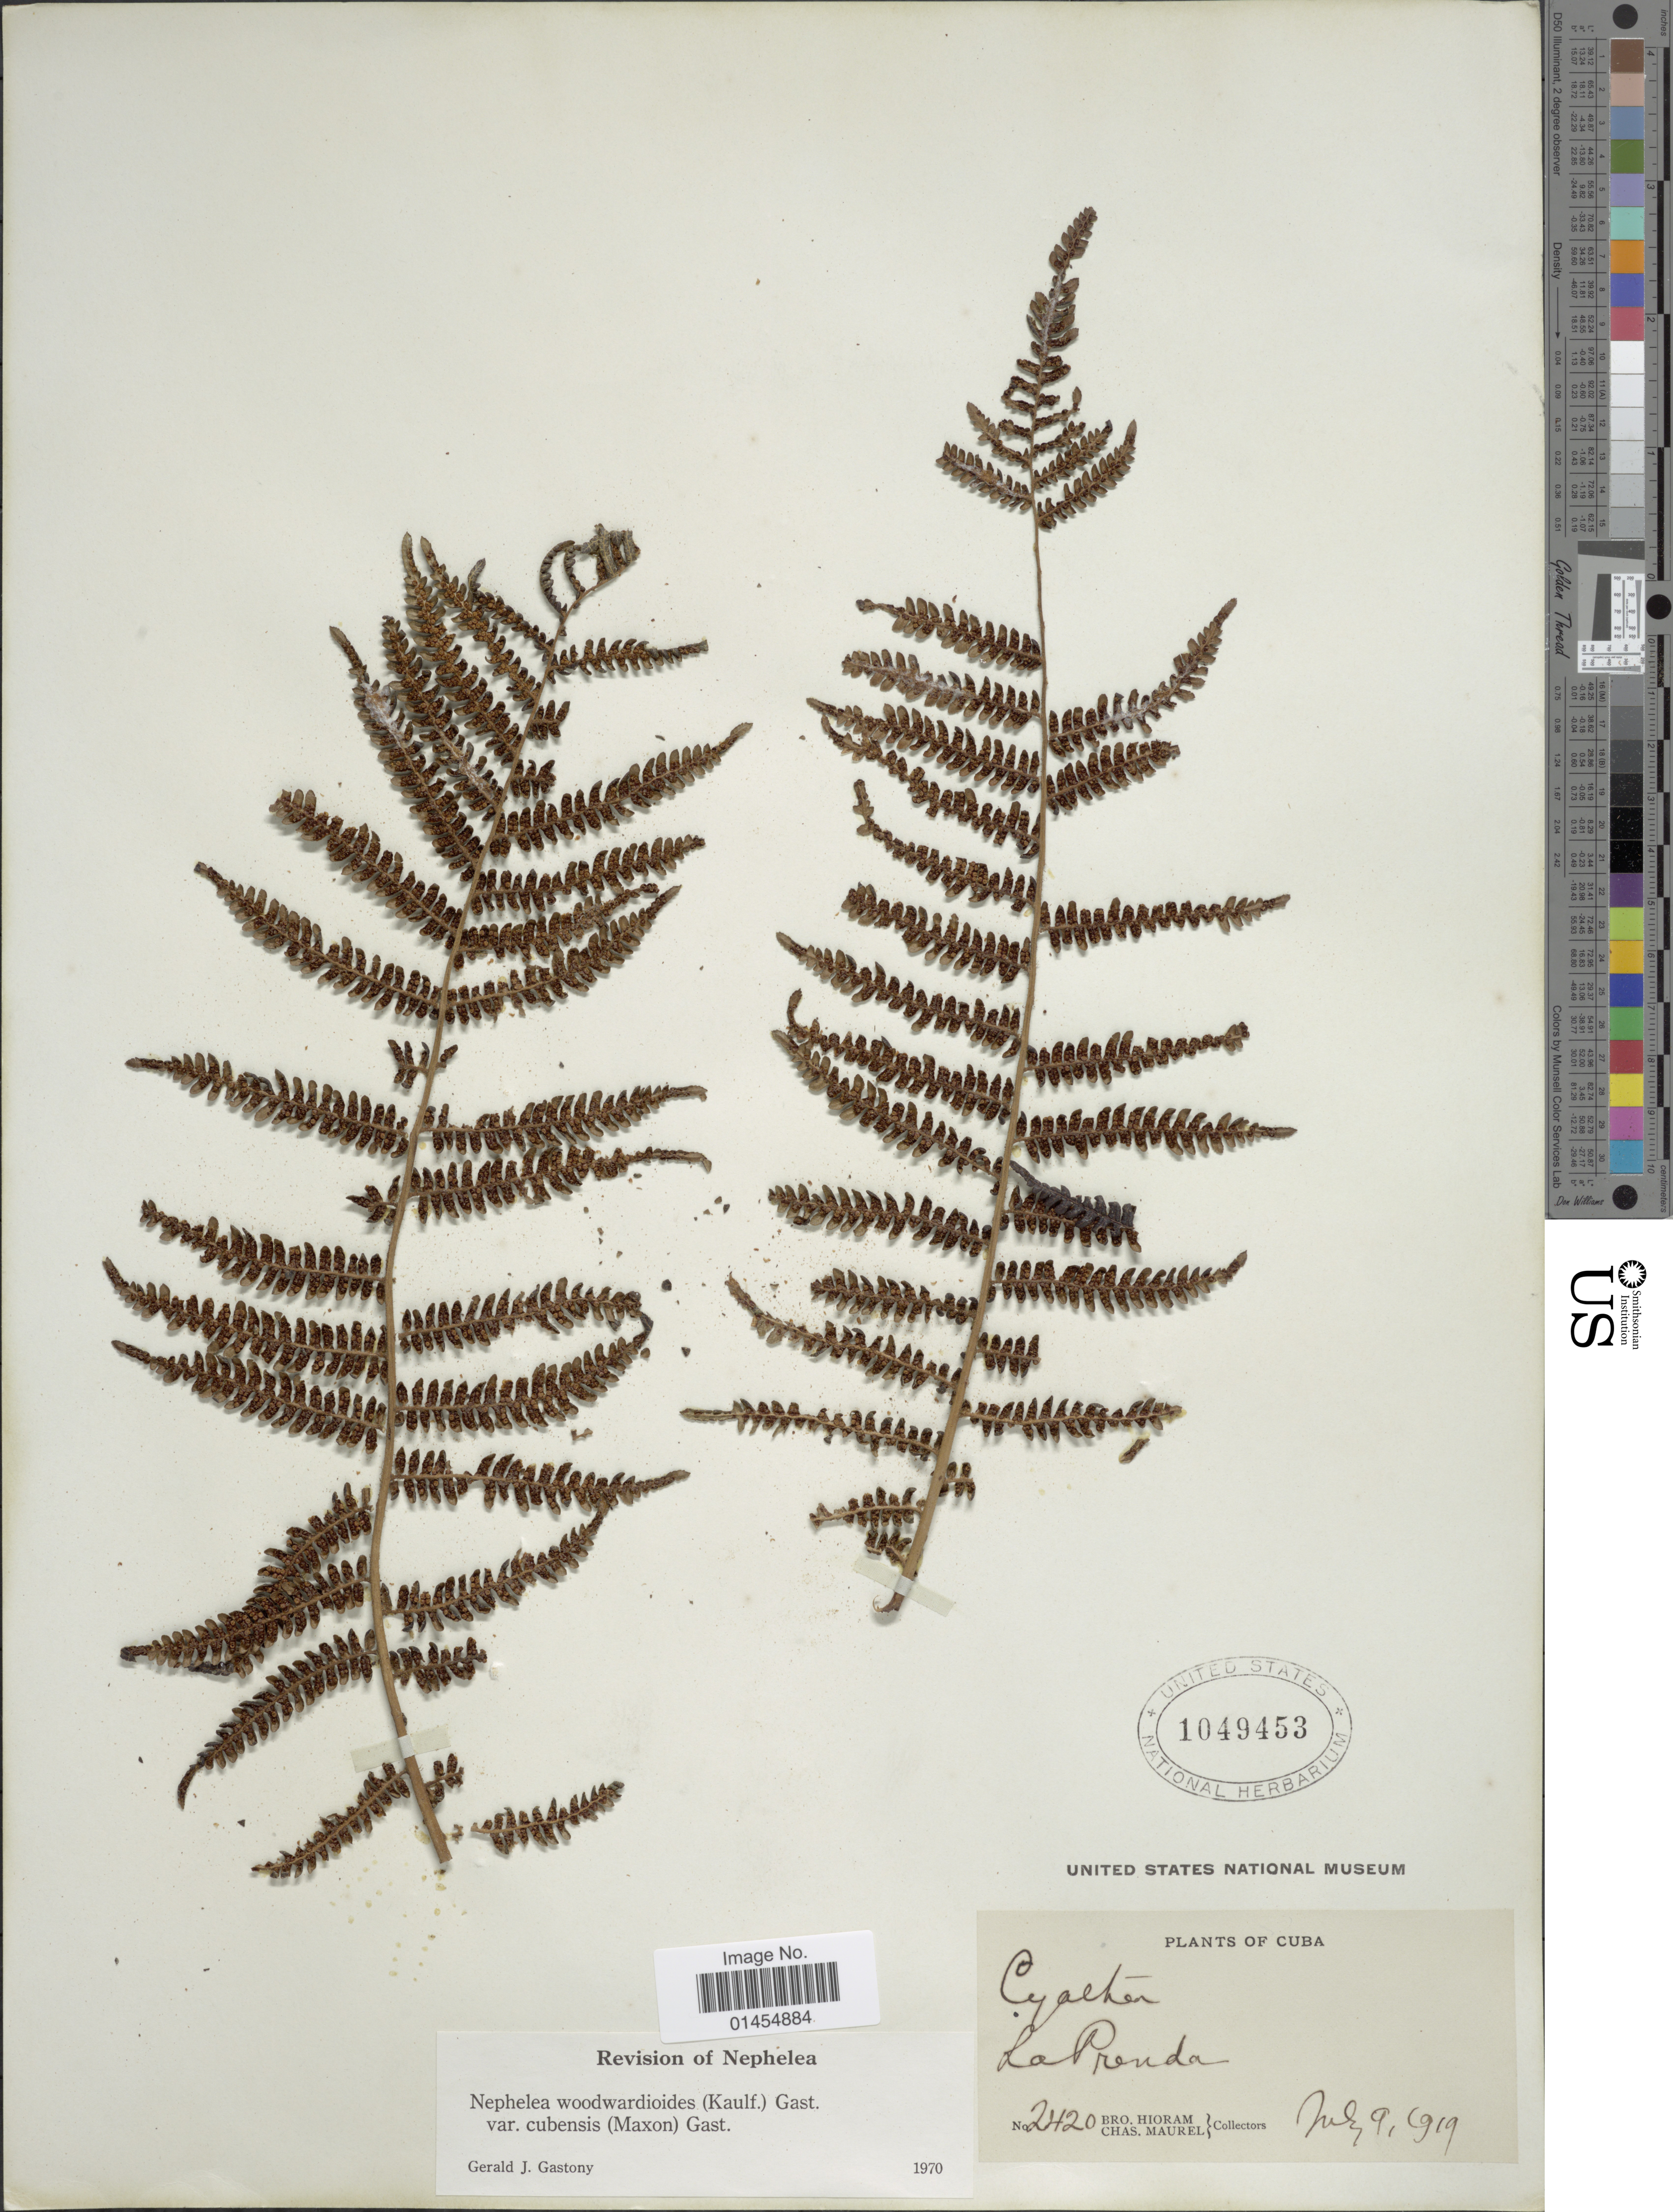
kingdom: Plantae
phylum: Tracheophyta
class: Polypodiopsida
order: Cyatheales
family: Cyatheaceae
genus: Alsophila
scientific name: Alsophila woodwardioides var. cubensis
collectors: Bro. Hioram & C. Maurel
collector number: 2420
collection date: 1919-07-09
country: Cuba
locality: La Prenda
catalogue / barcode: US 1049453